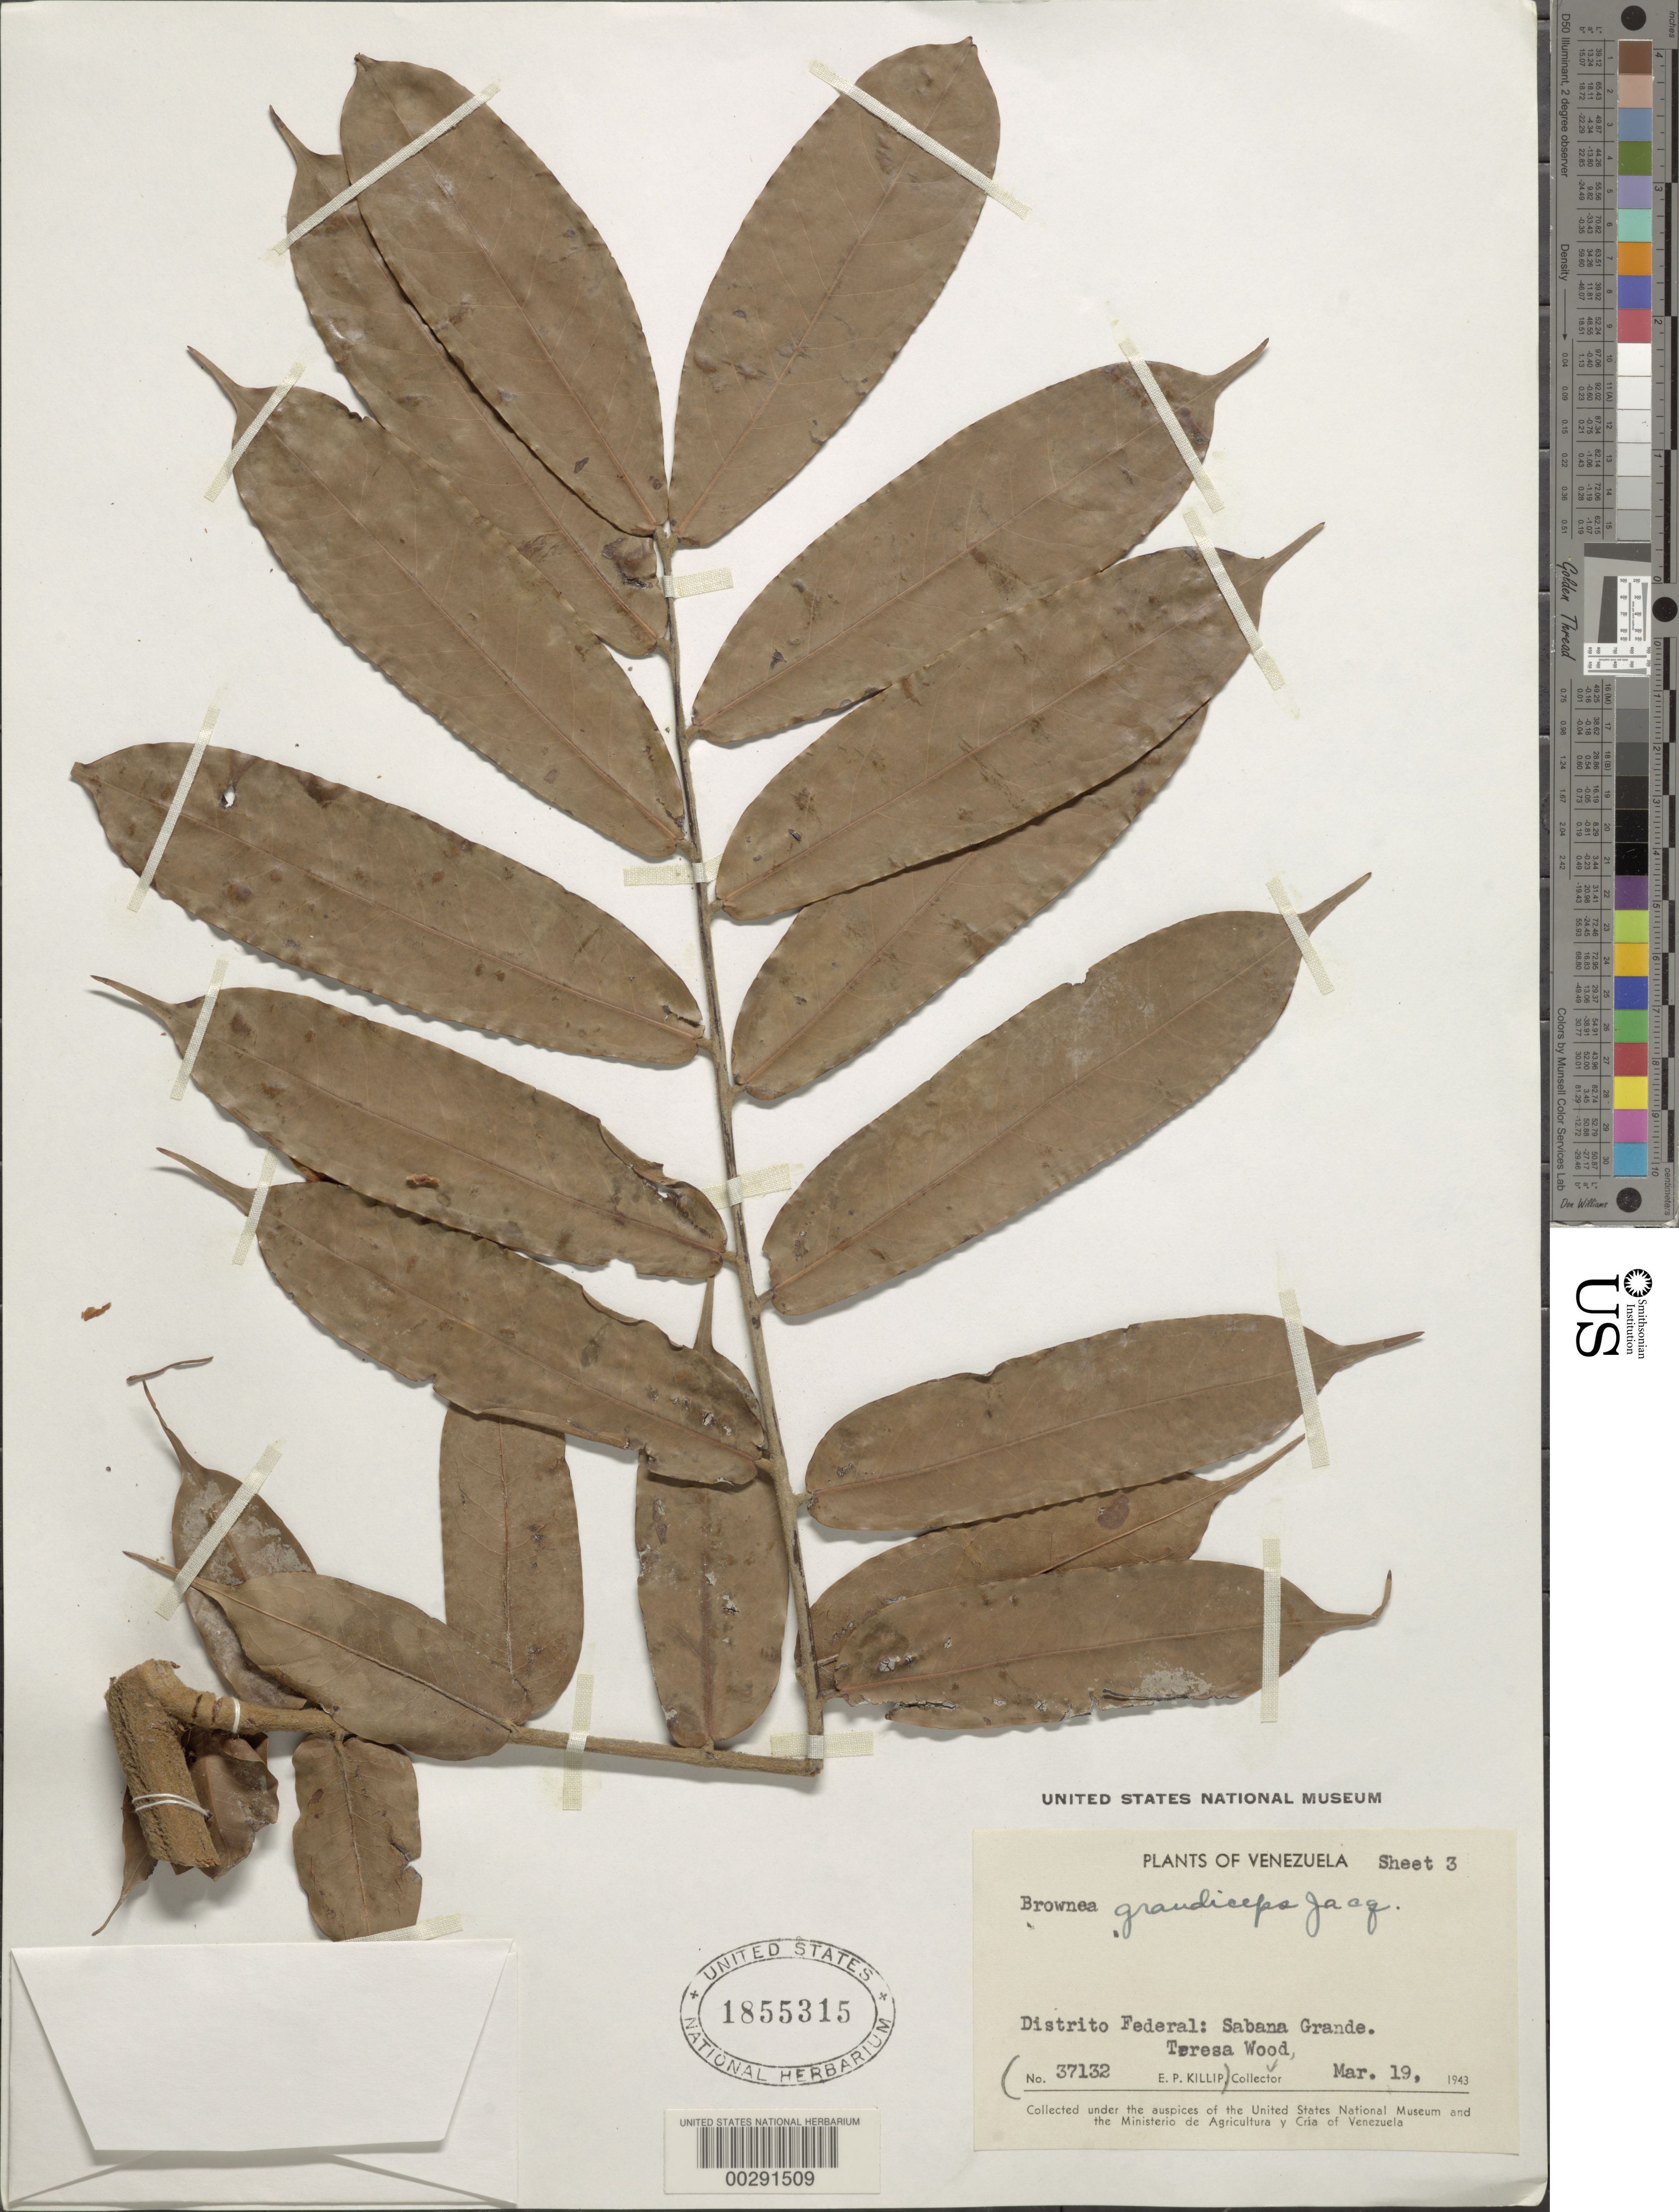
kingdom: Plantae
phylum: Tracheophyta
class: Magnoliopsida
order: Fabales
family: Fabaceae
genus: Brownea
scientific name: Brownea grandiceps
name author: Jacq.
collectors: E. P. Killip & T. Wood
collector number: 37132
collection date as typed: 19 Mar 1943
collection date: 1943-03-19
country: Venezuela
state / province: Distrito Federal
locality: Sabana grande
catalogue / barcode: US 1855315